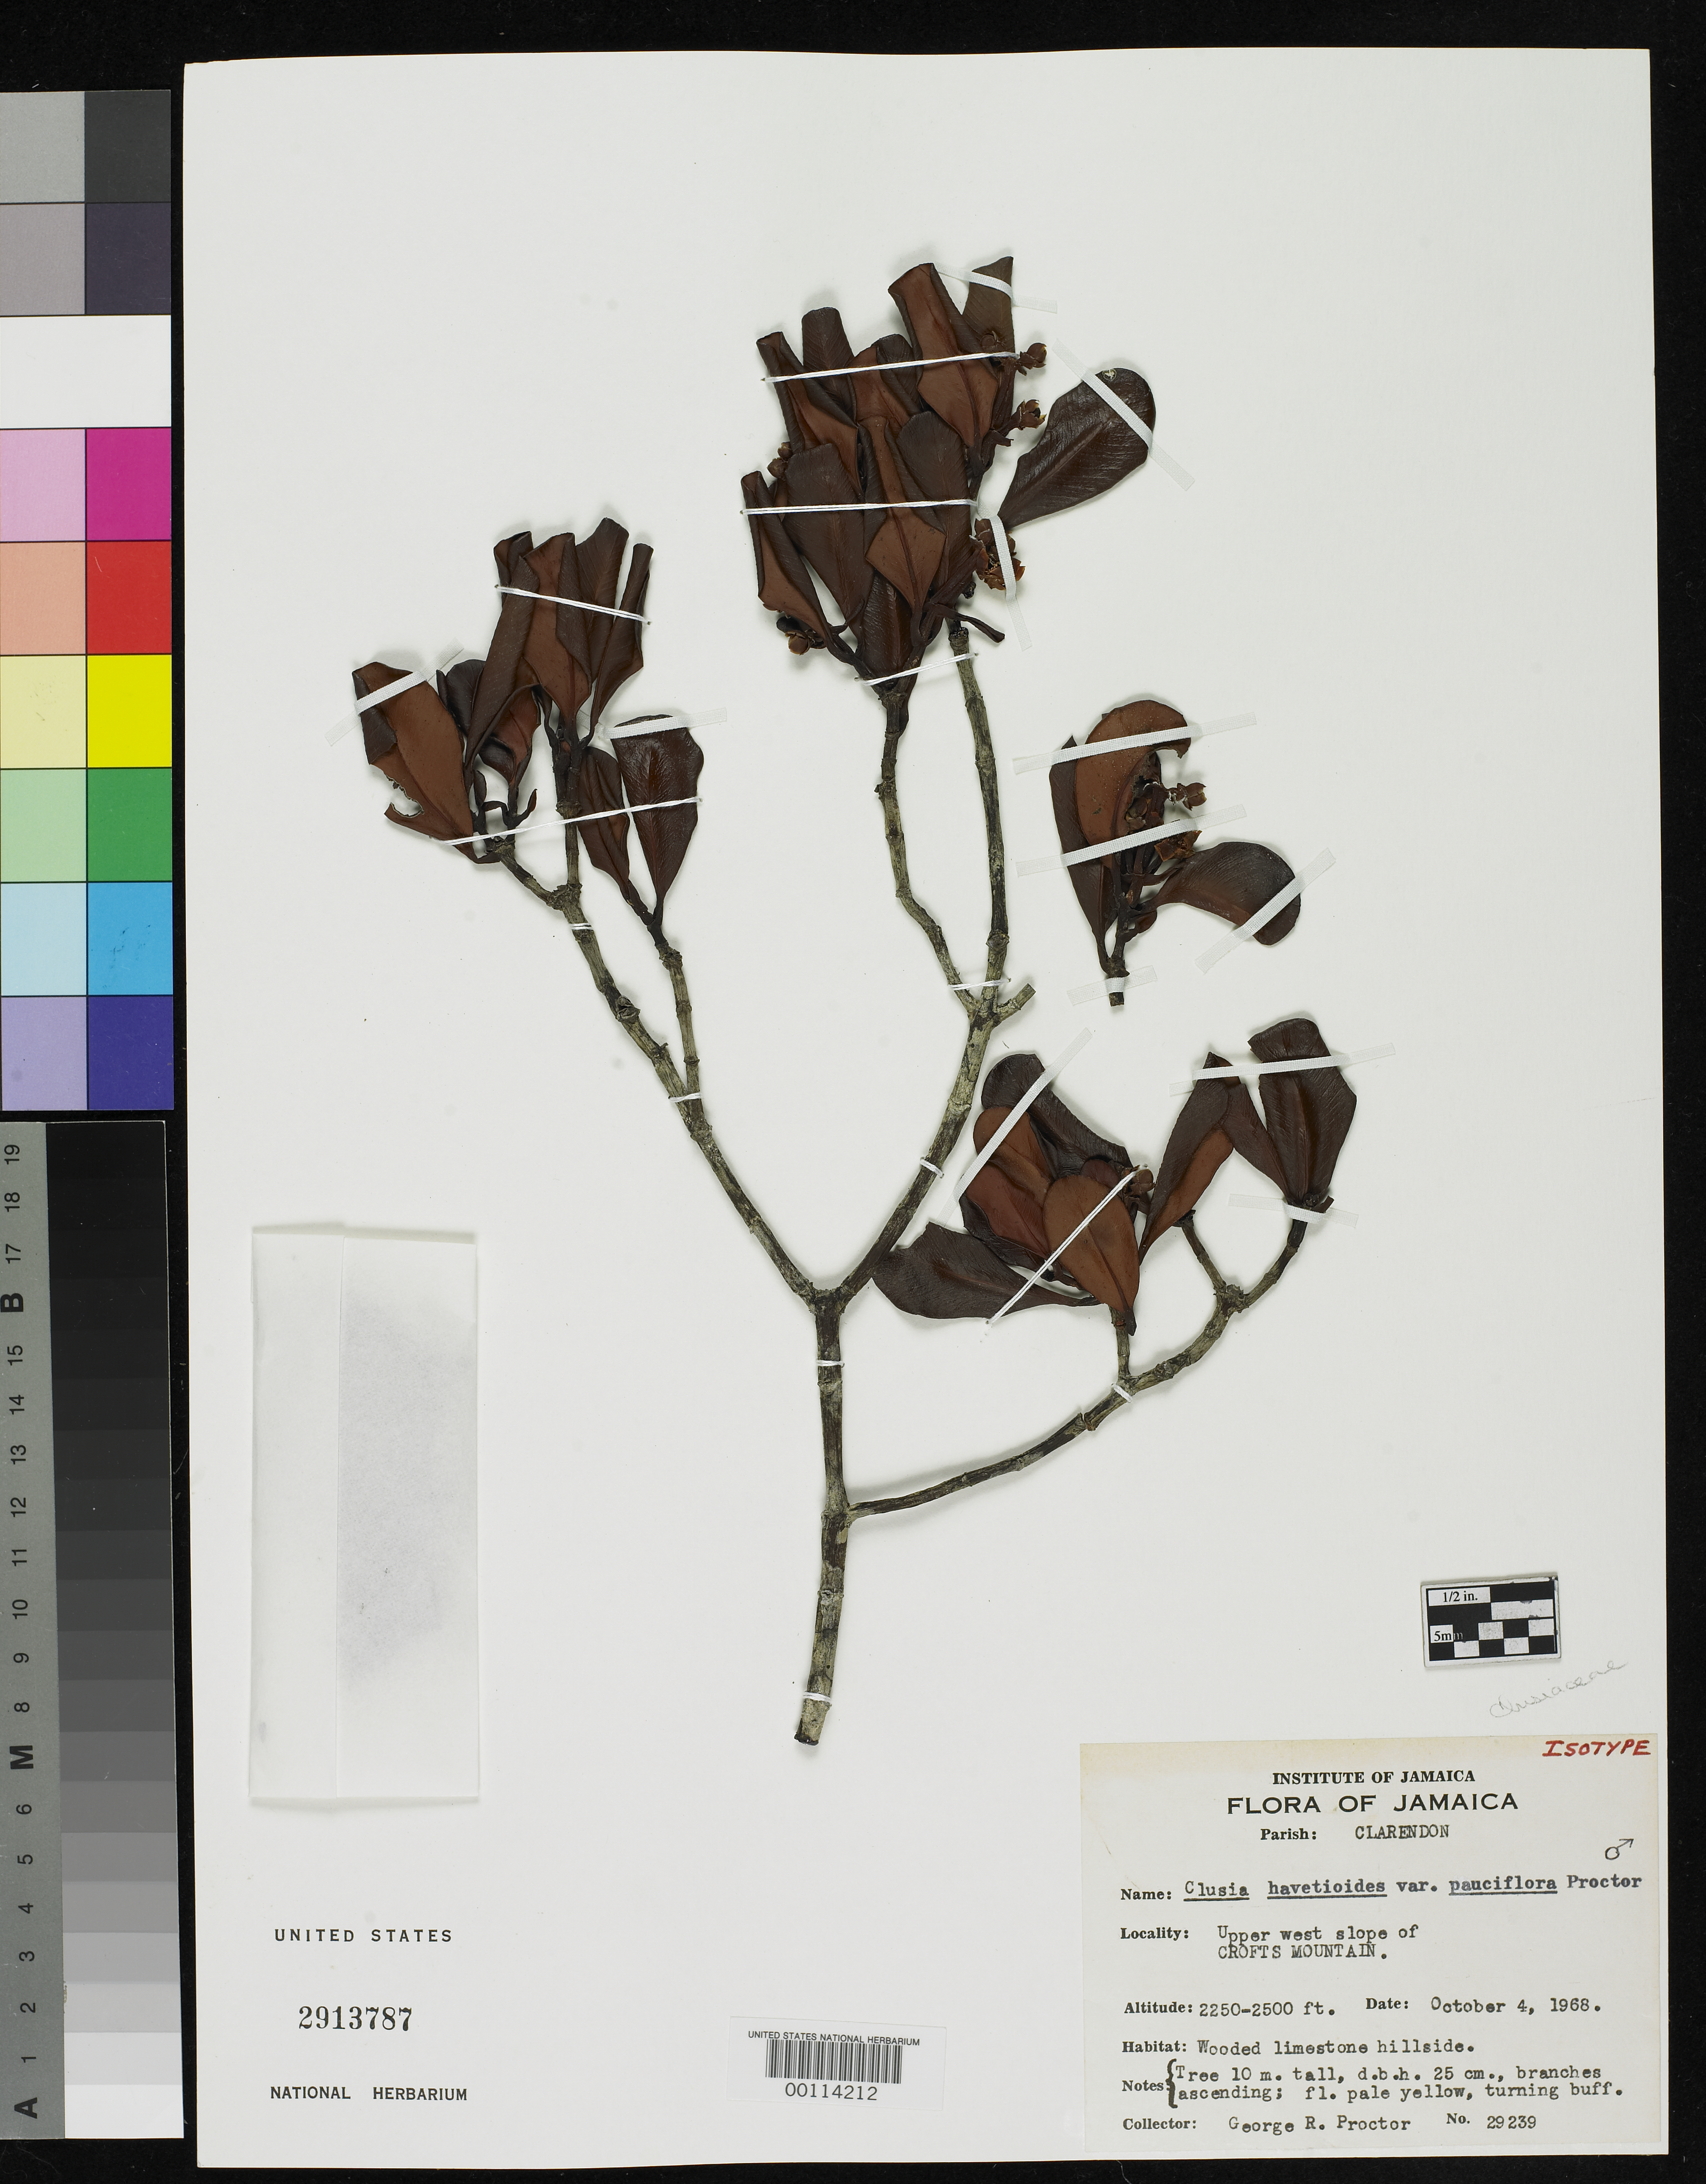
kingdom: Plantae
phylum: Tracheophyta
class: Magnoliopsida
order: Malpighiales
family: Clusiaceae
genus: Clusia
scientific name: Clusia havetioides var. pauciflora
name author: Proctor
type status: Isotype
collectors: G. R. Proctor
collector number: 29239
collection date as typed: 04 Oct 1968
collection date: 1968-10-04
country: Jamaica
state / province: Clarendon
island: Greater Antilles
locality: Upper W slope of Crofts Mt.; alt. 2250-2500 ft.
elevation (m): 686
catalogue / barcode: US 2913787